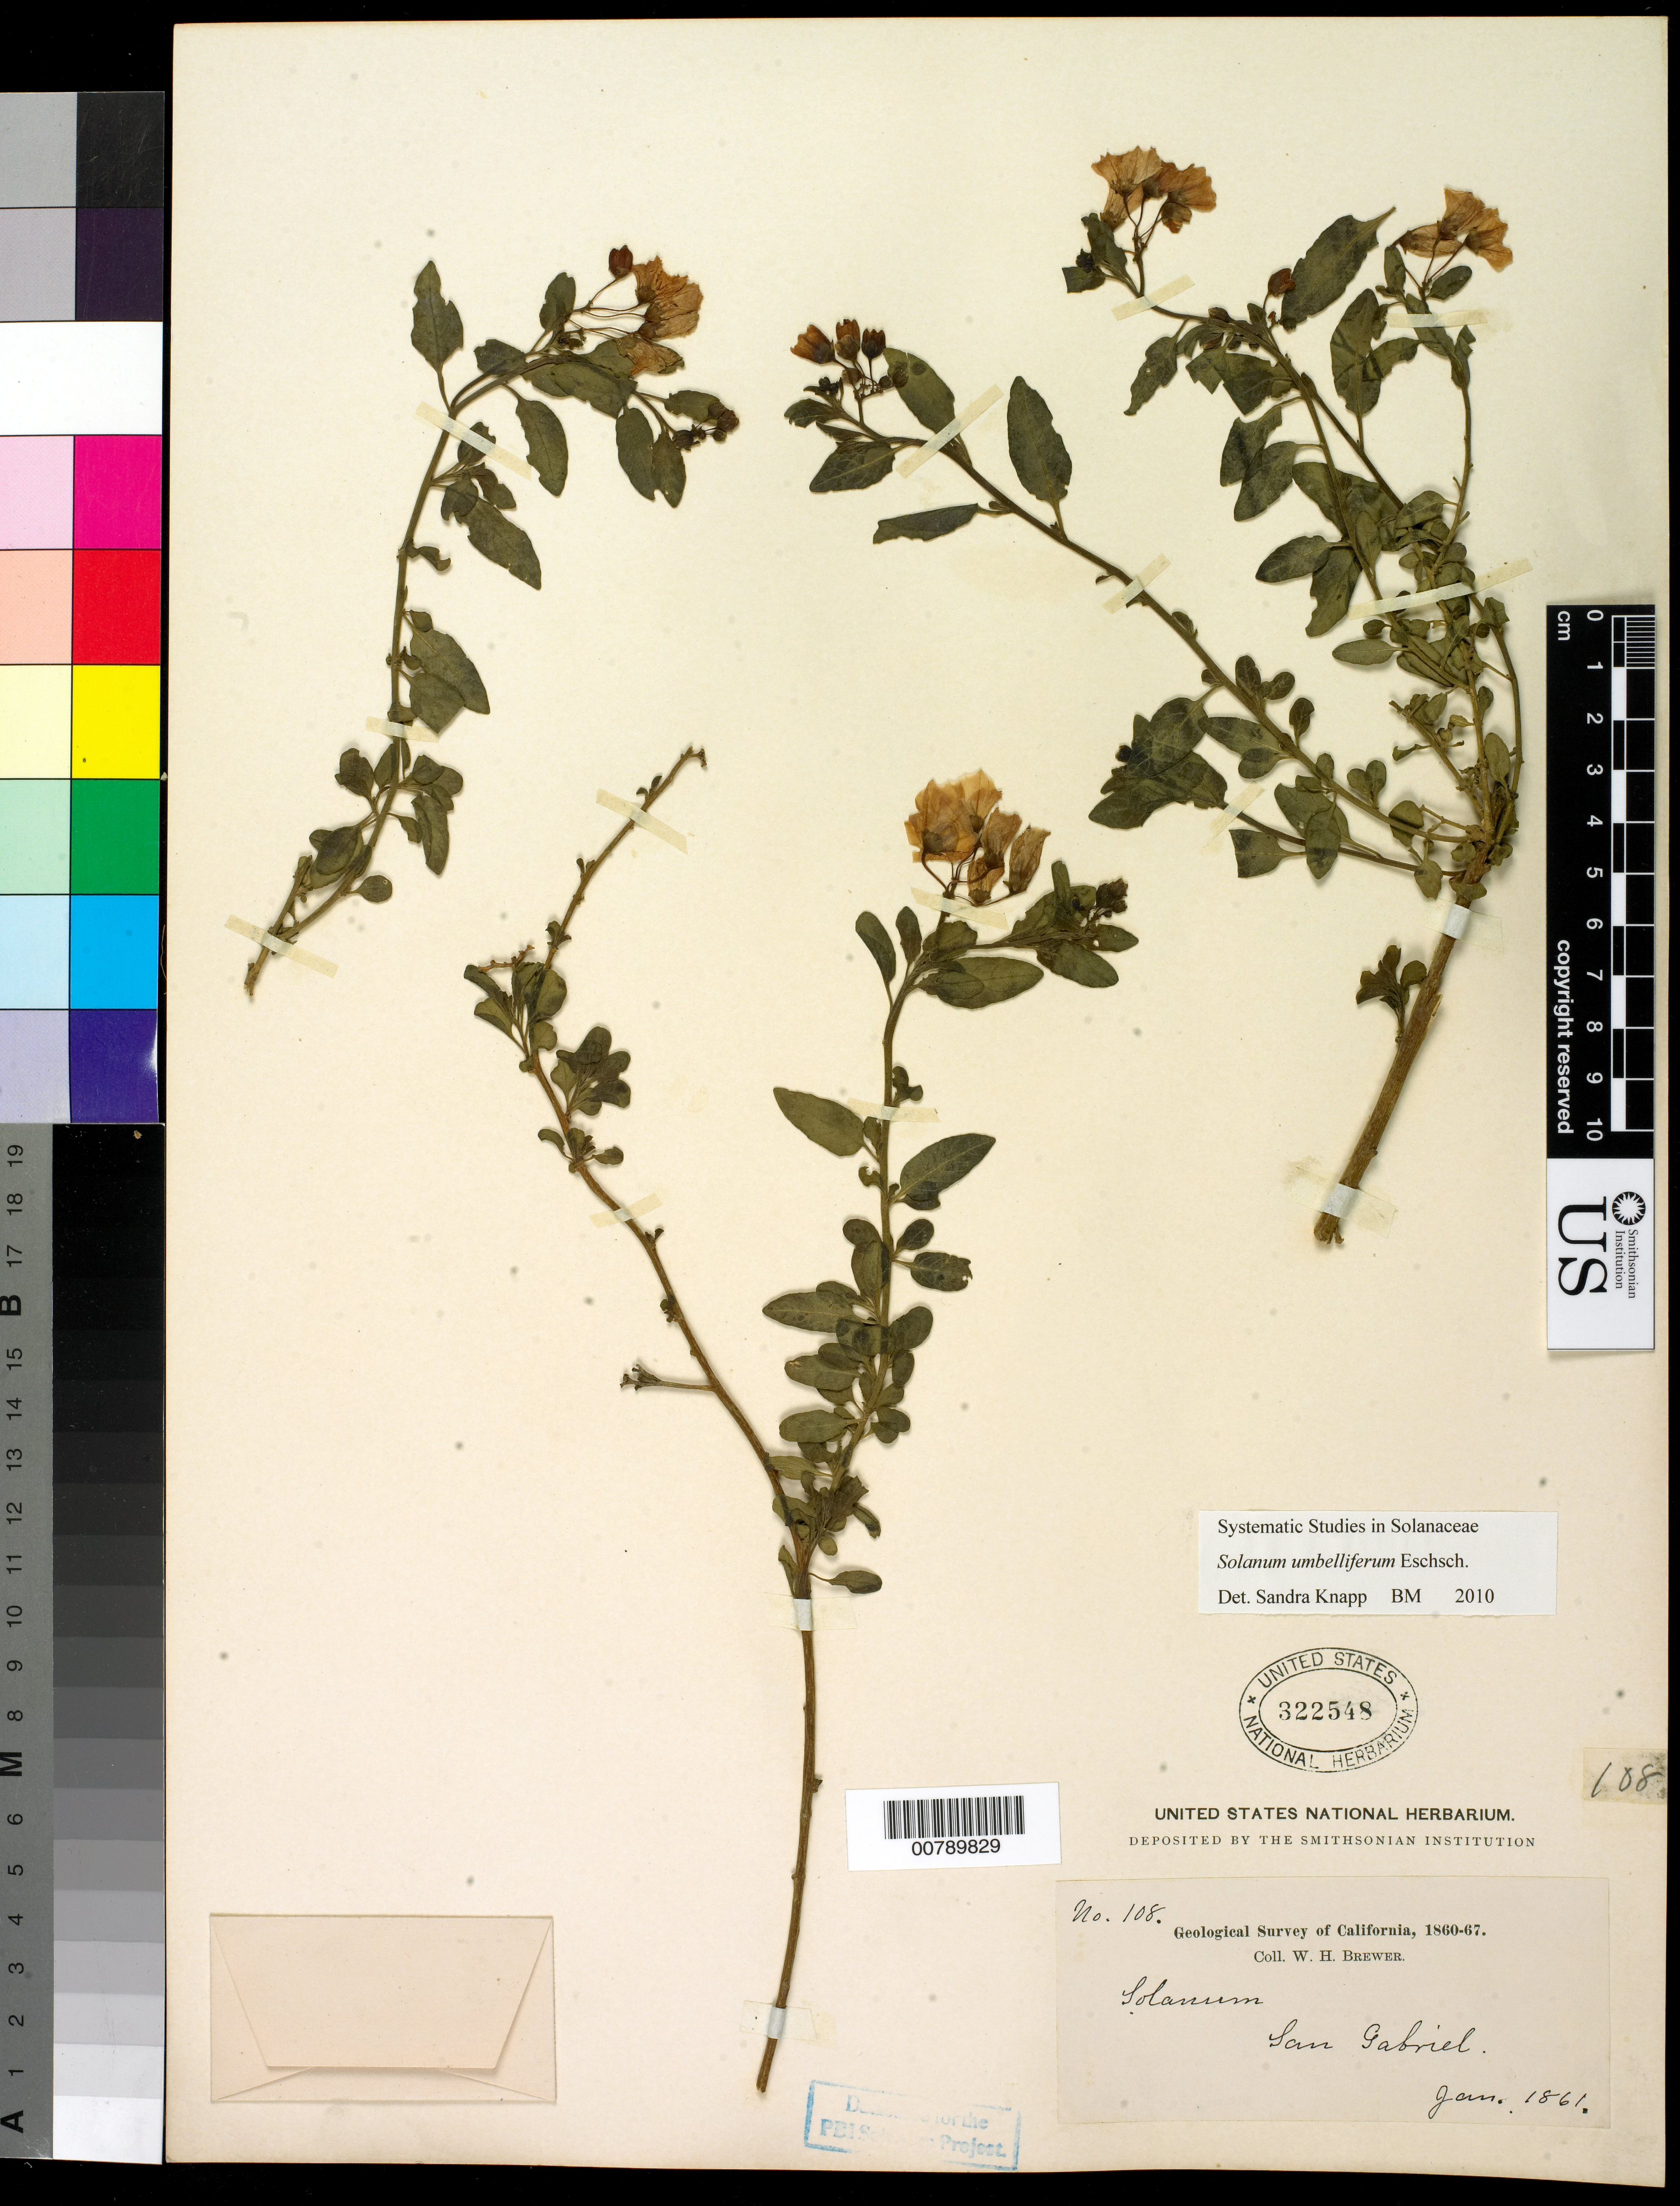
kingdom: Plantae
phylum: Tracheophyta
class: Magnoliopsida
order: Solanales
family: Solanaceae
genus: Solanum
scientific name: Solanum umbelliferum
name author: Eschsch.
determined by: Knapp, S. D.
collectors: W. H. Brewer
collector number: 108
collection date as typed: Jan 1861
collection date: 1861-01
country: United States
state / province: California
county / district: Los Angeles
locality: San Gabriel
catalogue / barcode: US 322548